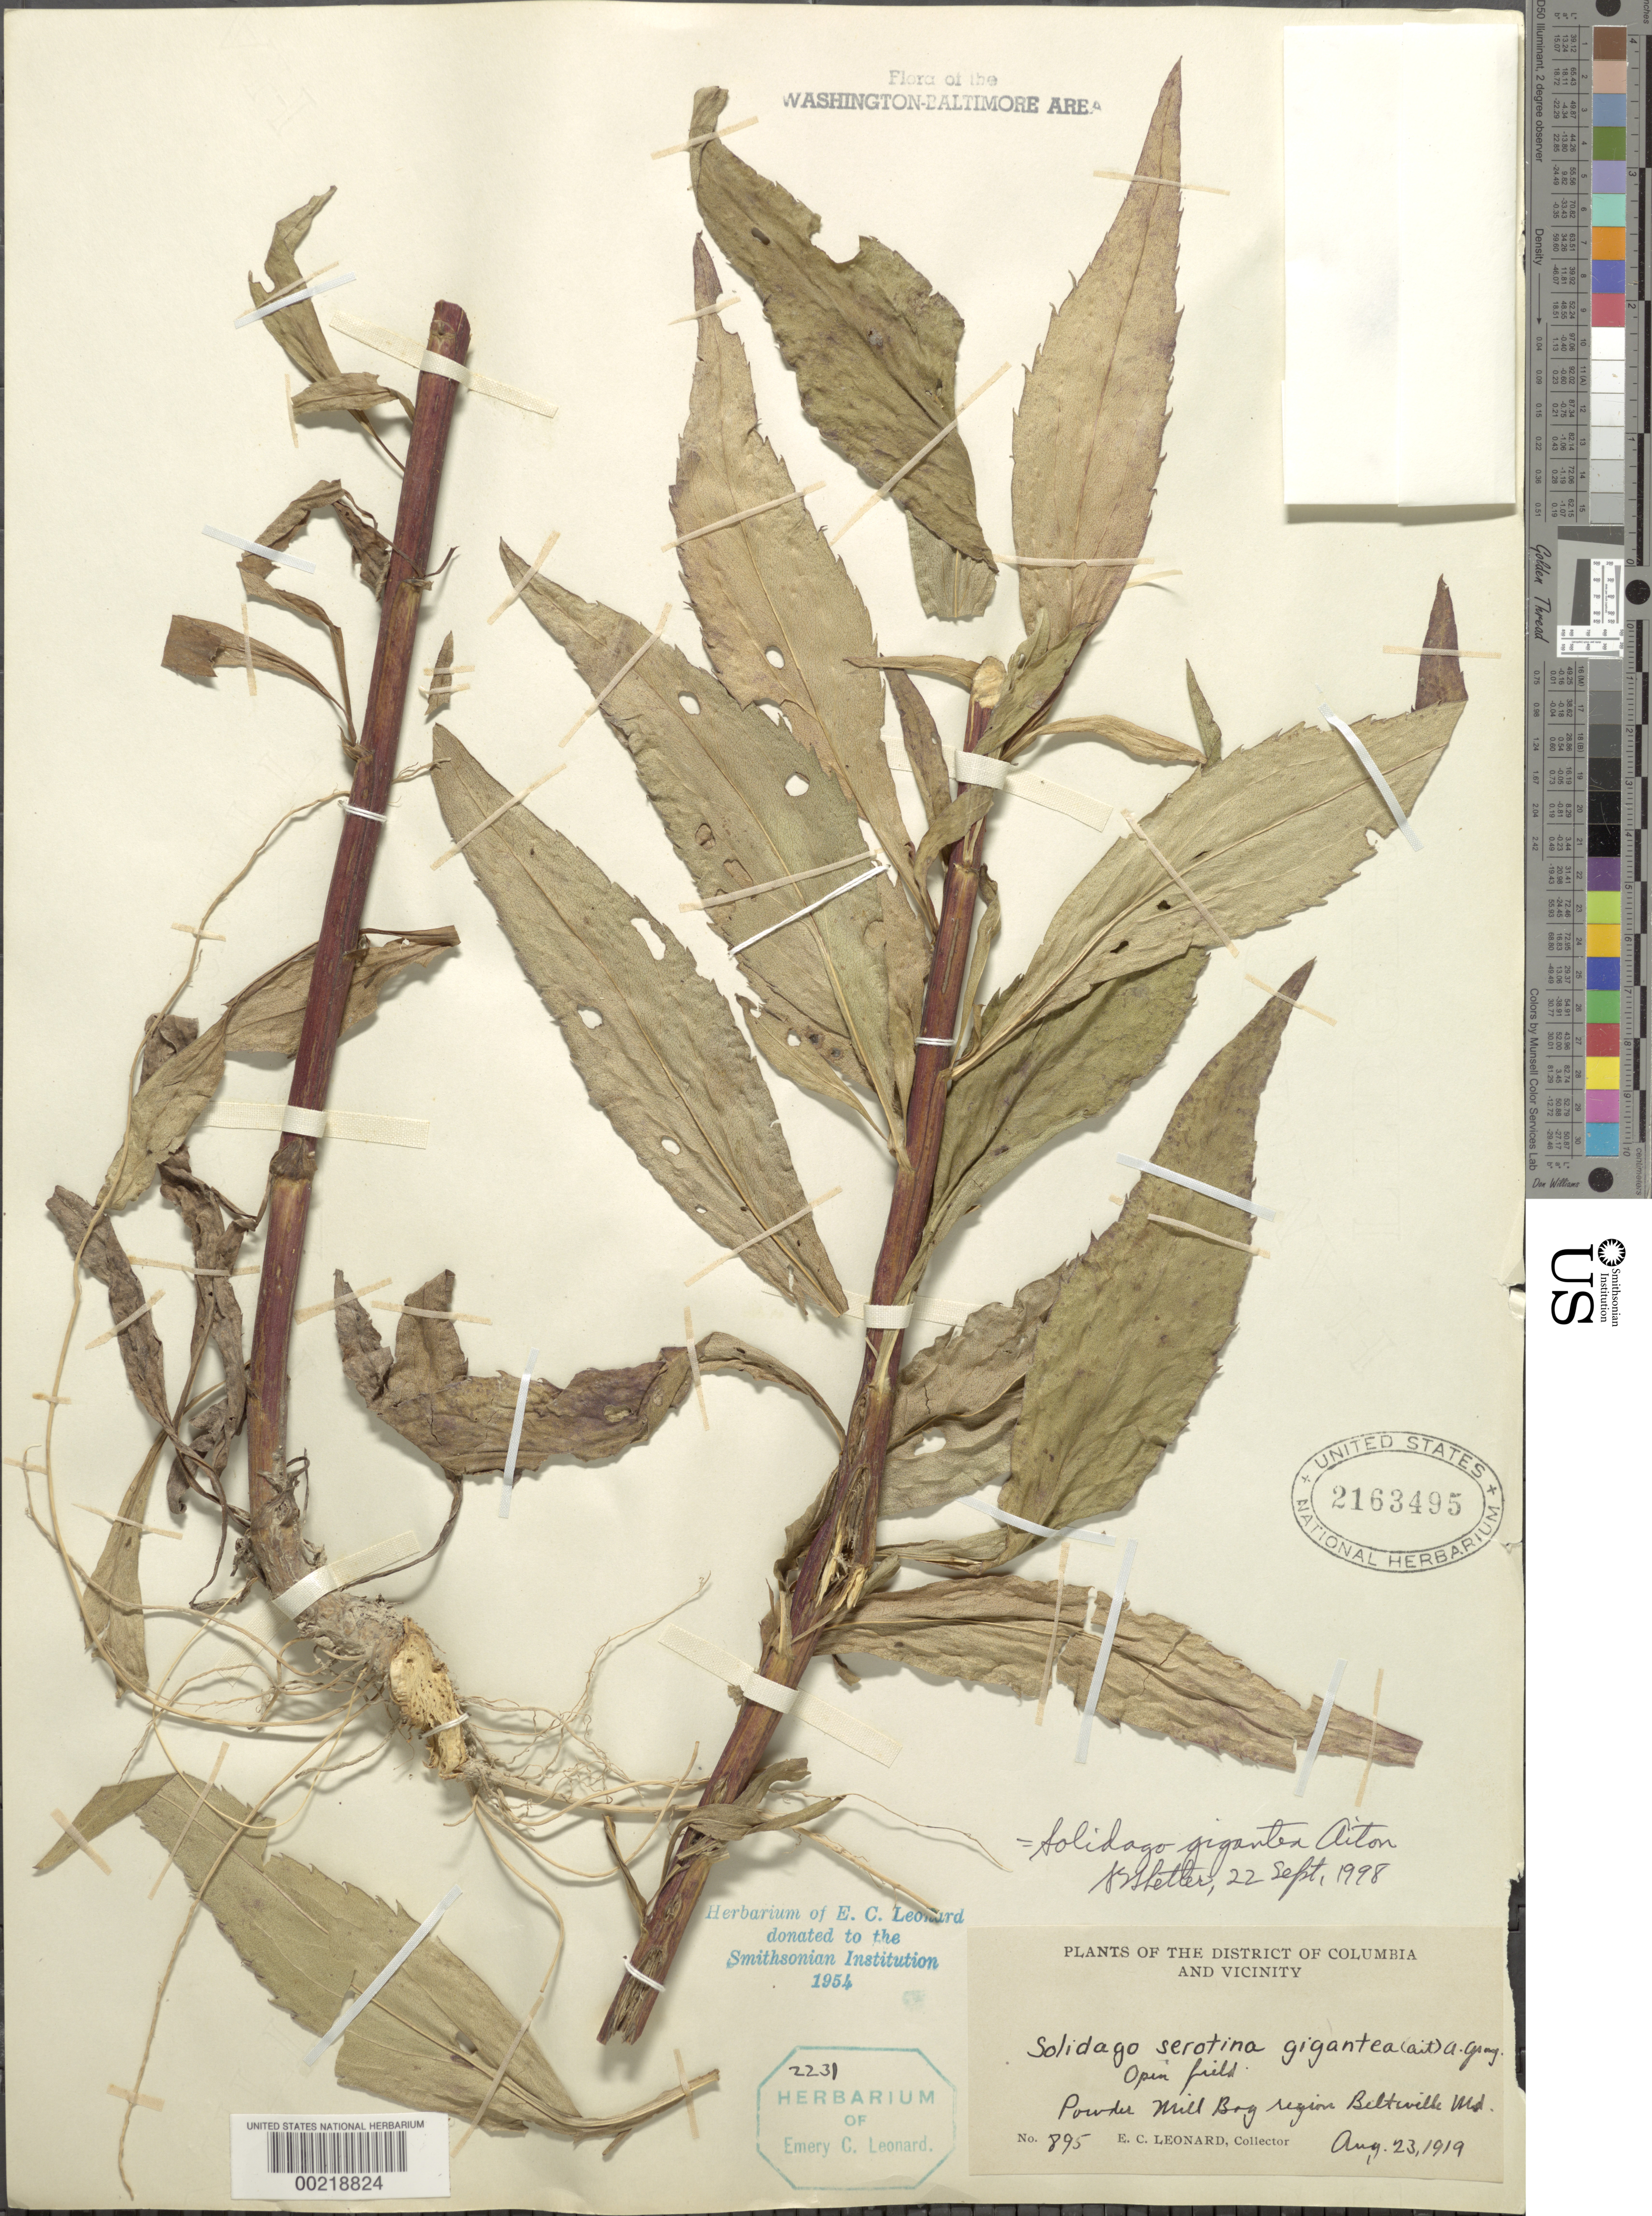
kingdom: Plantae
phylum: Tracheophyta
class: Magnoliopsida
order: Asterales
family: Asteraceae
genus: Solidago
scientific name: Solidago gigantea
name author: Aiton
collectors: E. C. Leonard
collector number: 895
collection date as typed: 23 Aug 1919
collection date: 1919-08-23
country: United States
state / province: Maryland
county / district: Prince George's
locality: Powder Mill Bog Region, Beltsville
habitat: Open field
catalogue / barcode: US 2163495